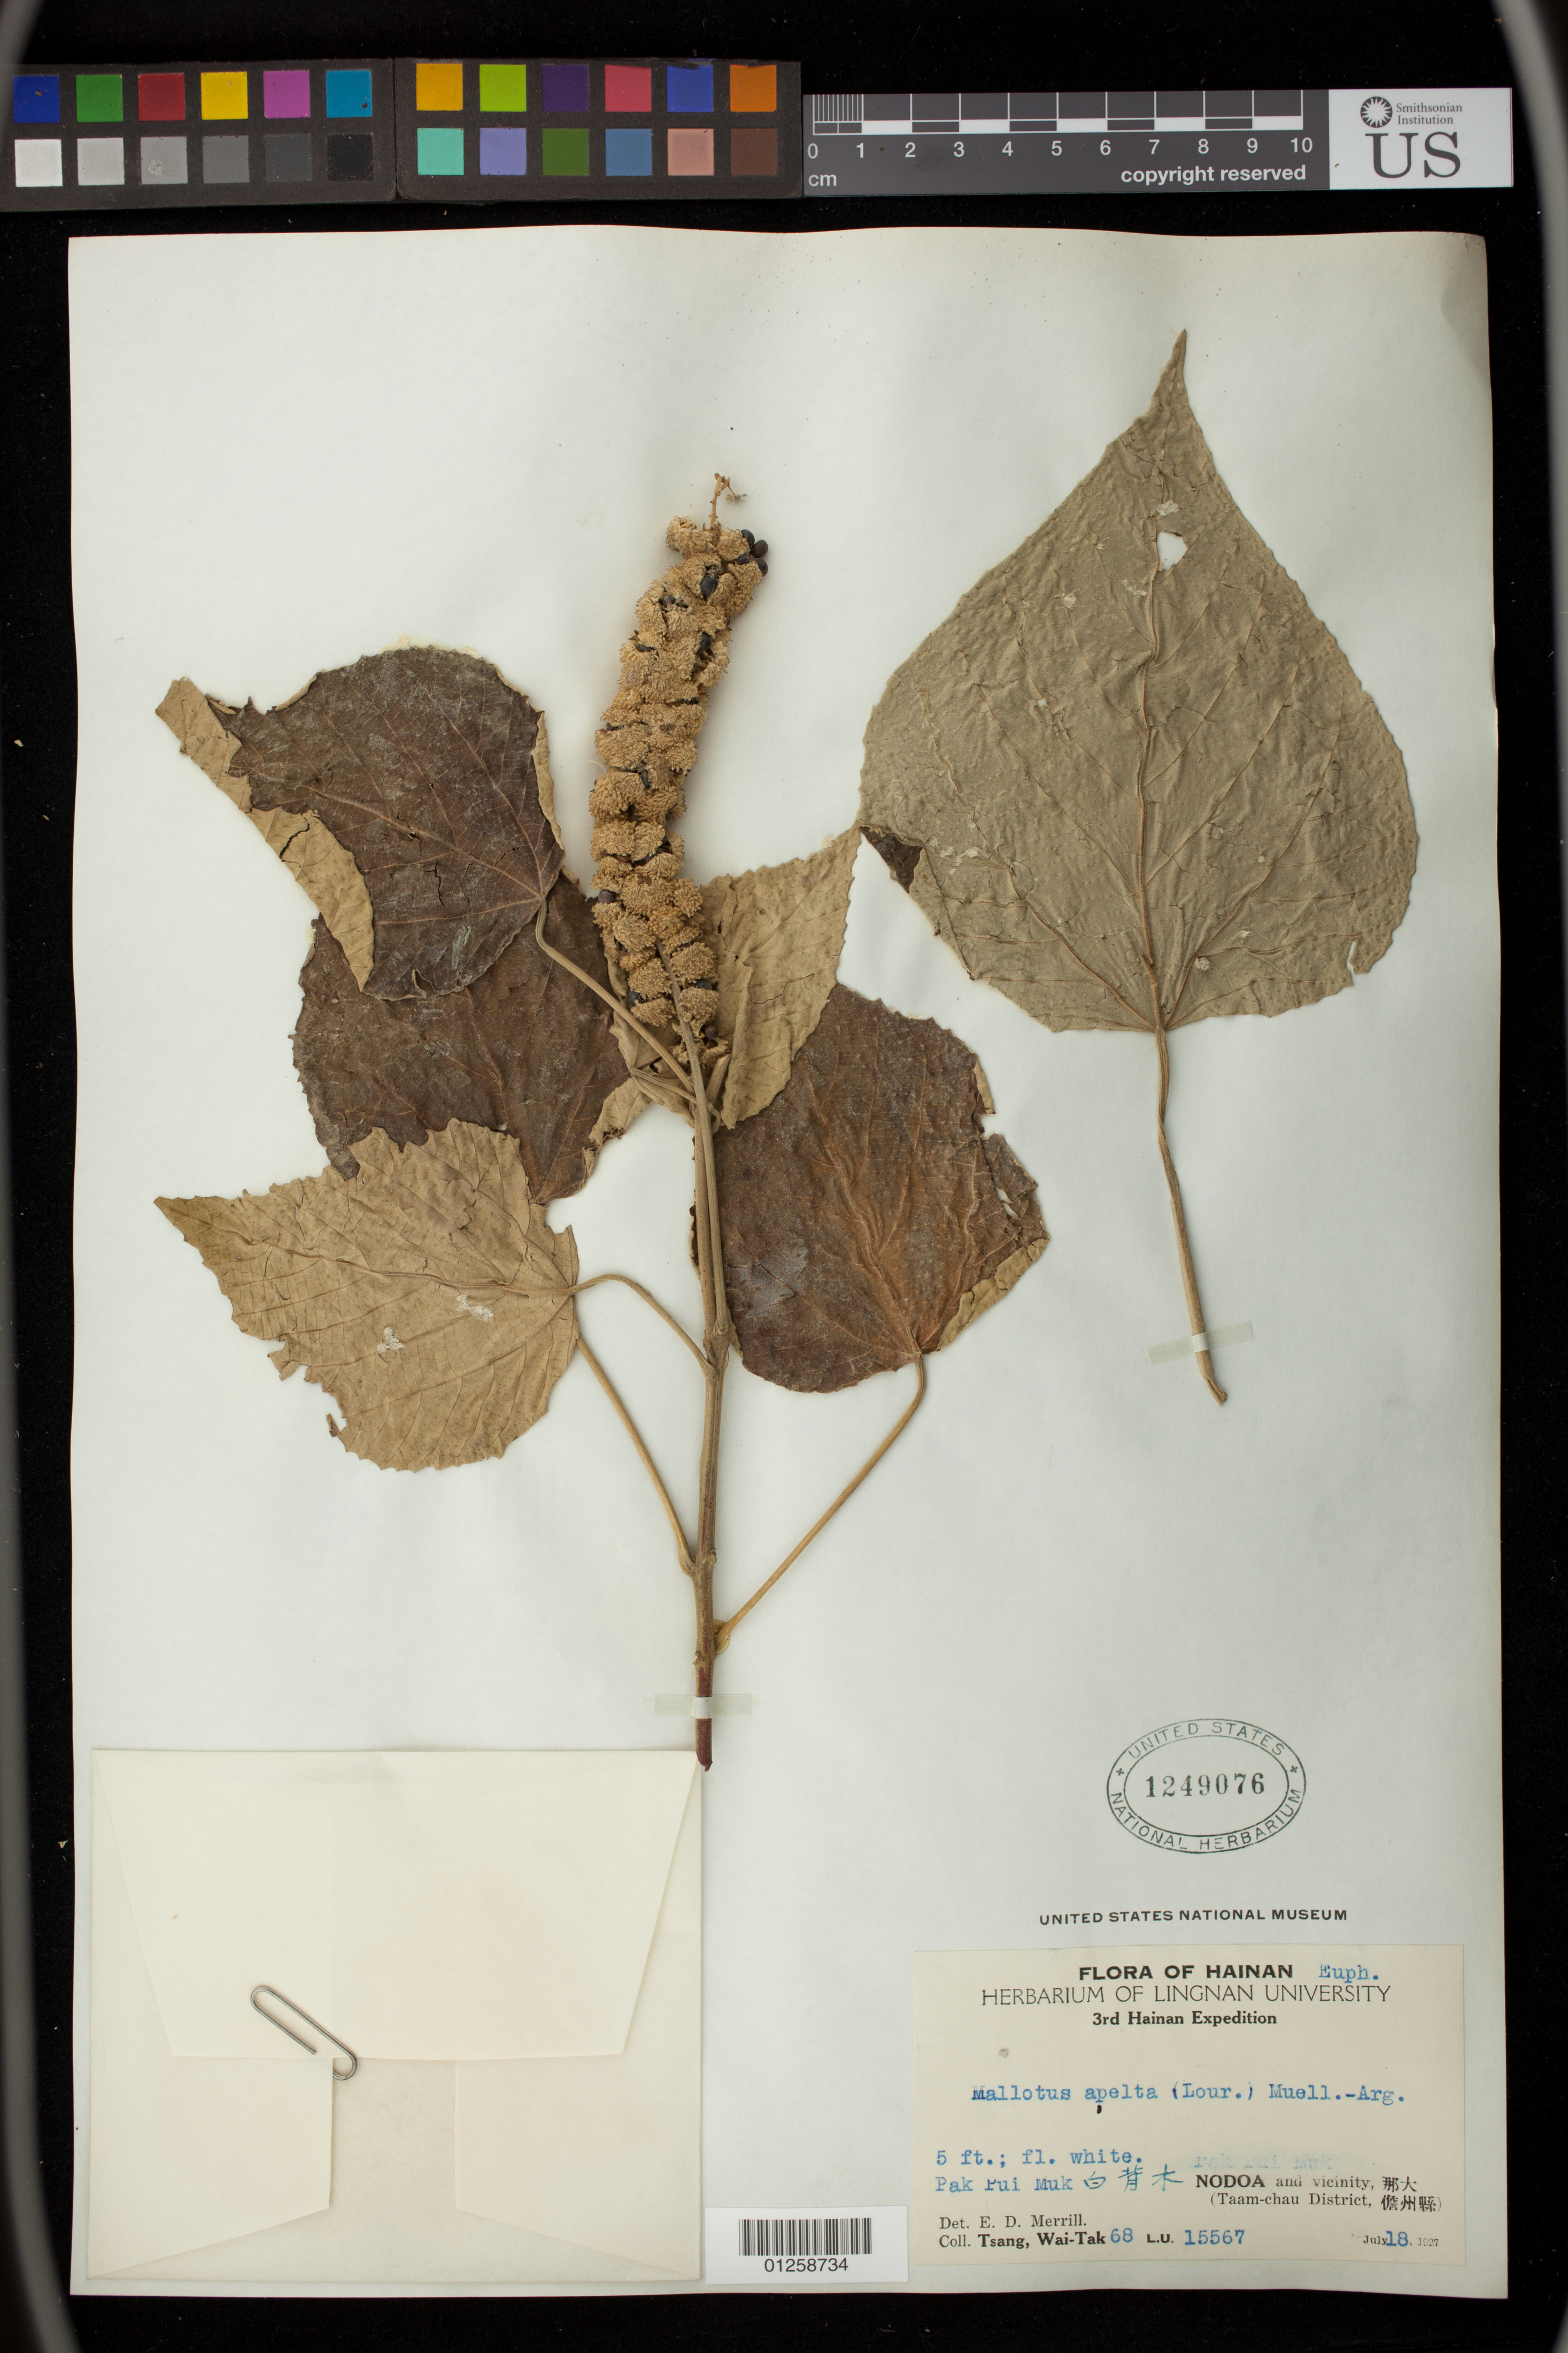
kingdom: Plantae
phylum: Tracheophyta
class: Magnoliopsida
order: Malpighiales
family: Euphorbiaceae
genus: Mallotus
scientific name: Mallotus apelta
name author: (Lour.) Müll. Arg.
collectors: W. T. Tsang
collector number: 68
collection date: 1927-07-18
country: China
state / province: Hainan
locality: Nodoa and vicinity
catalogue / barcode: US 1249076